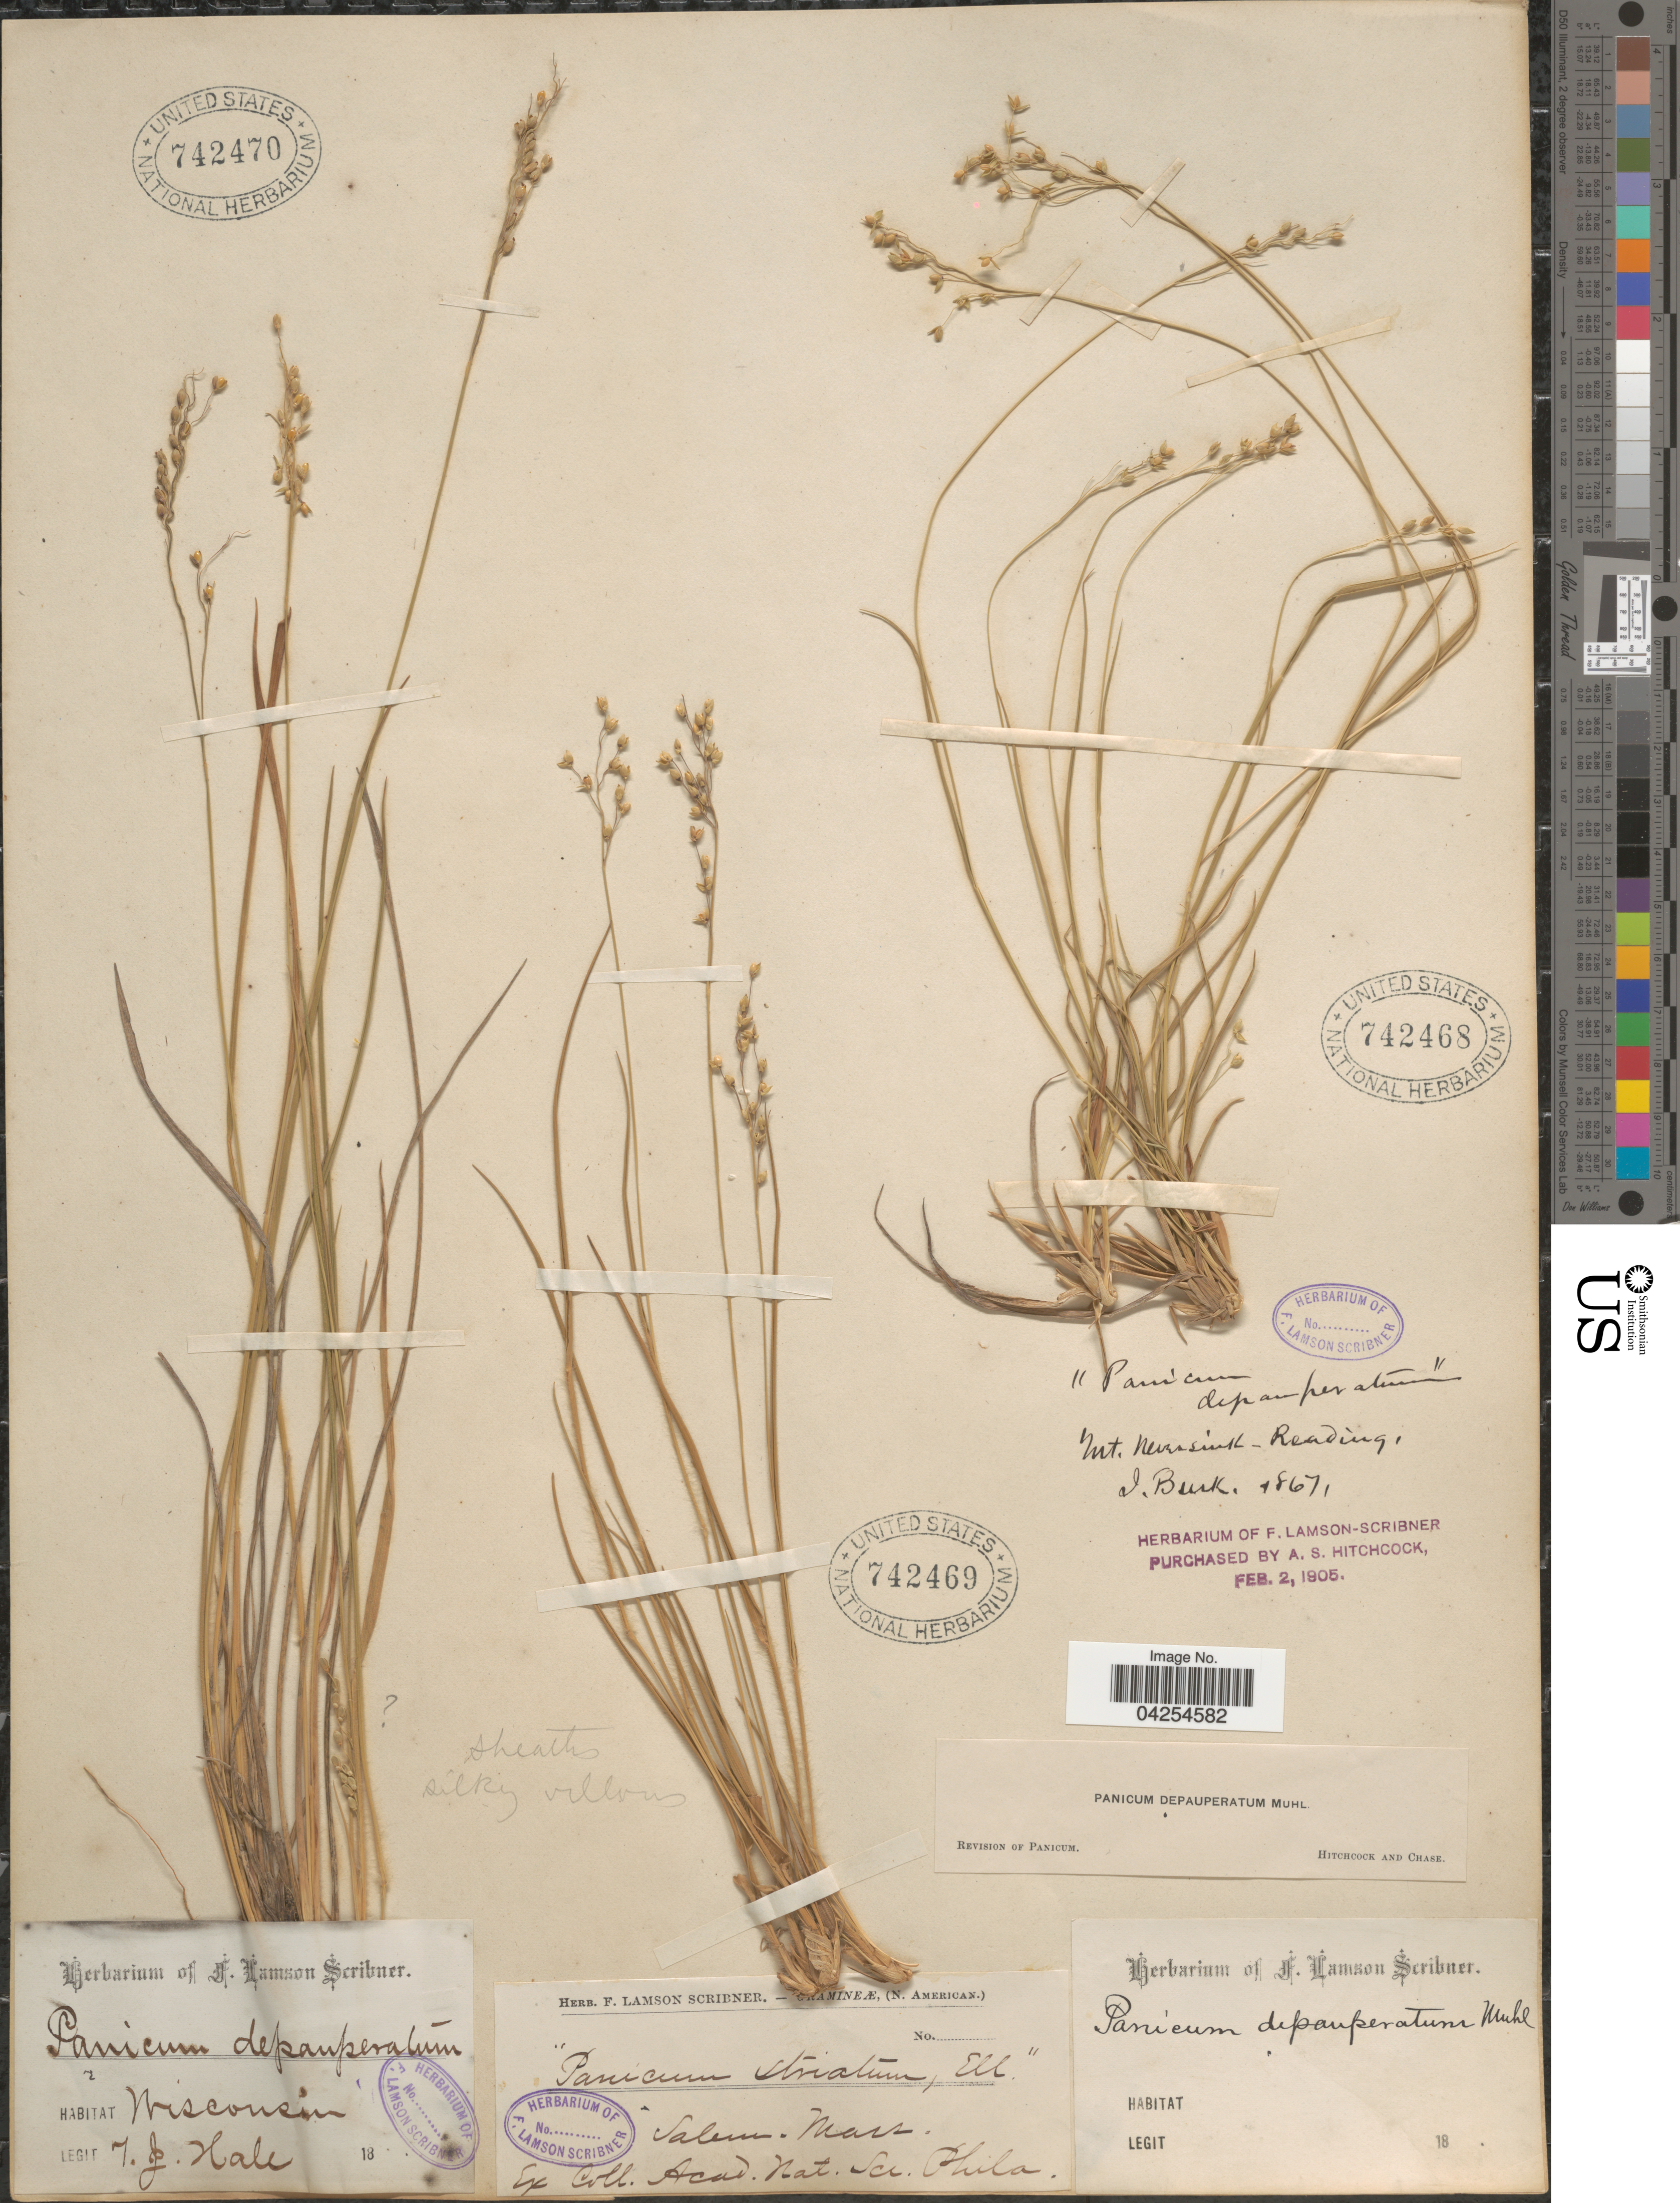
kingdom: Plantae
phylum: Tracheophyta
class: Liliopsida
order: Poales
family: Poaceae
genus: Dichanthelium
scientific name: Dichanthelium depauperatum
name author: (Muhl.) Gould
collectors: T. Hale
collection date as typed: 18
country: United States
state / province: Wisconsin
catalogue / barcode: US 742470-3